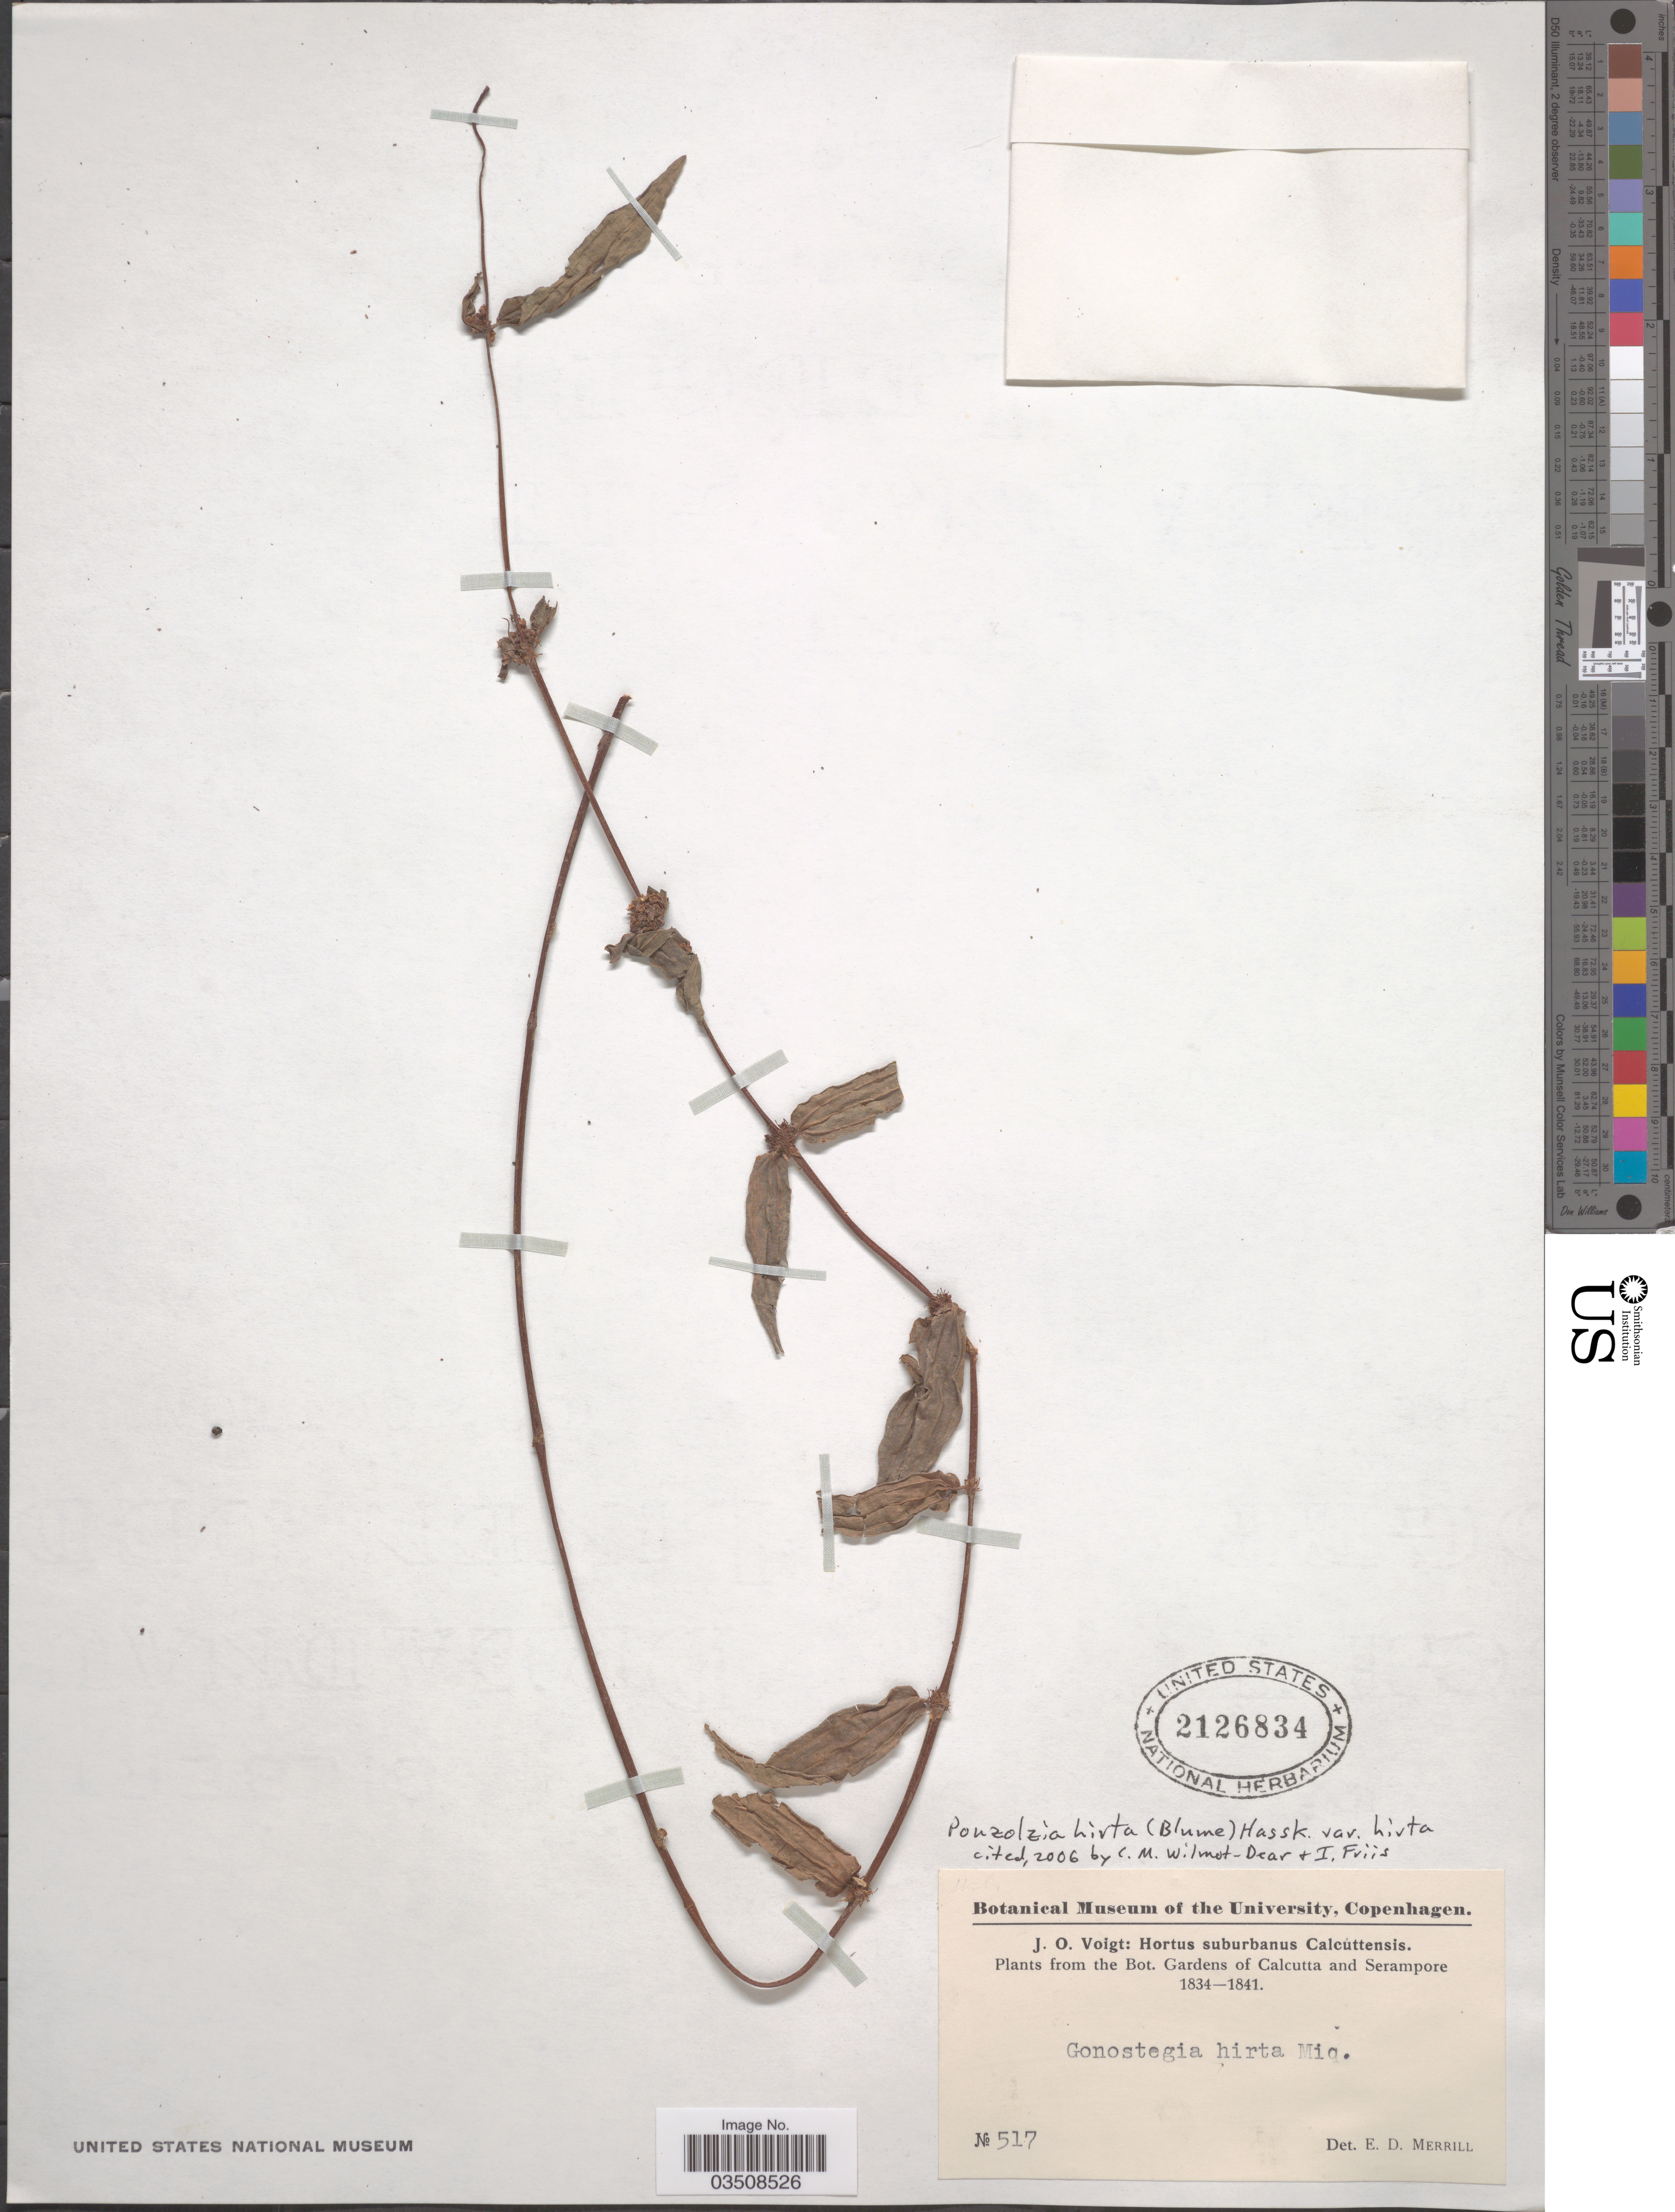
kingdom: Plantae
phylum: Tracheophyta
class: Magnoliopsida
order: Rosales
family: Urticaceae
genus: Gonostegia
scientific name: Gonostegia triandra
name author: (Blume) Miq.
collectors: J. O. Voigt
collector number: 517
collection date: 1834/1841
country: India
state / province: West Bengal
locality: From the Bot. Gardens of Calcutta and Serampore.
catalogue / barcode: US 2126834